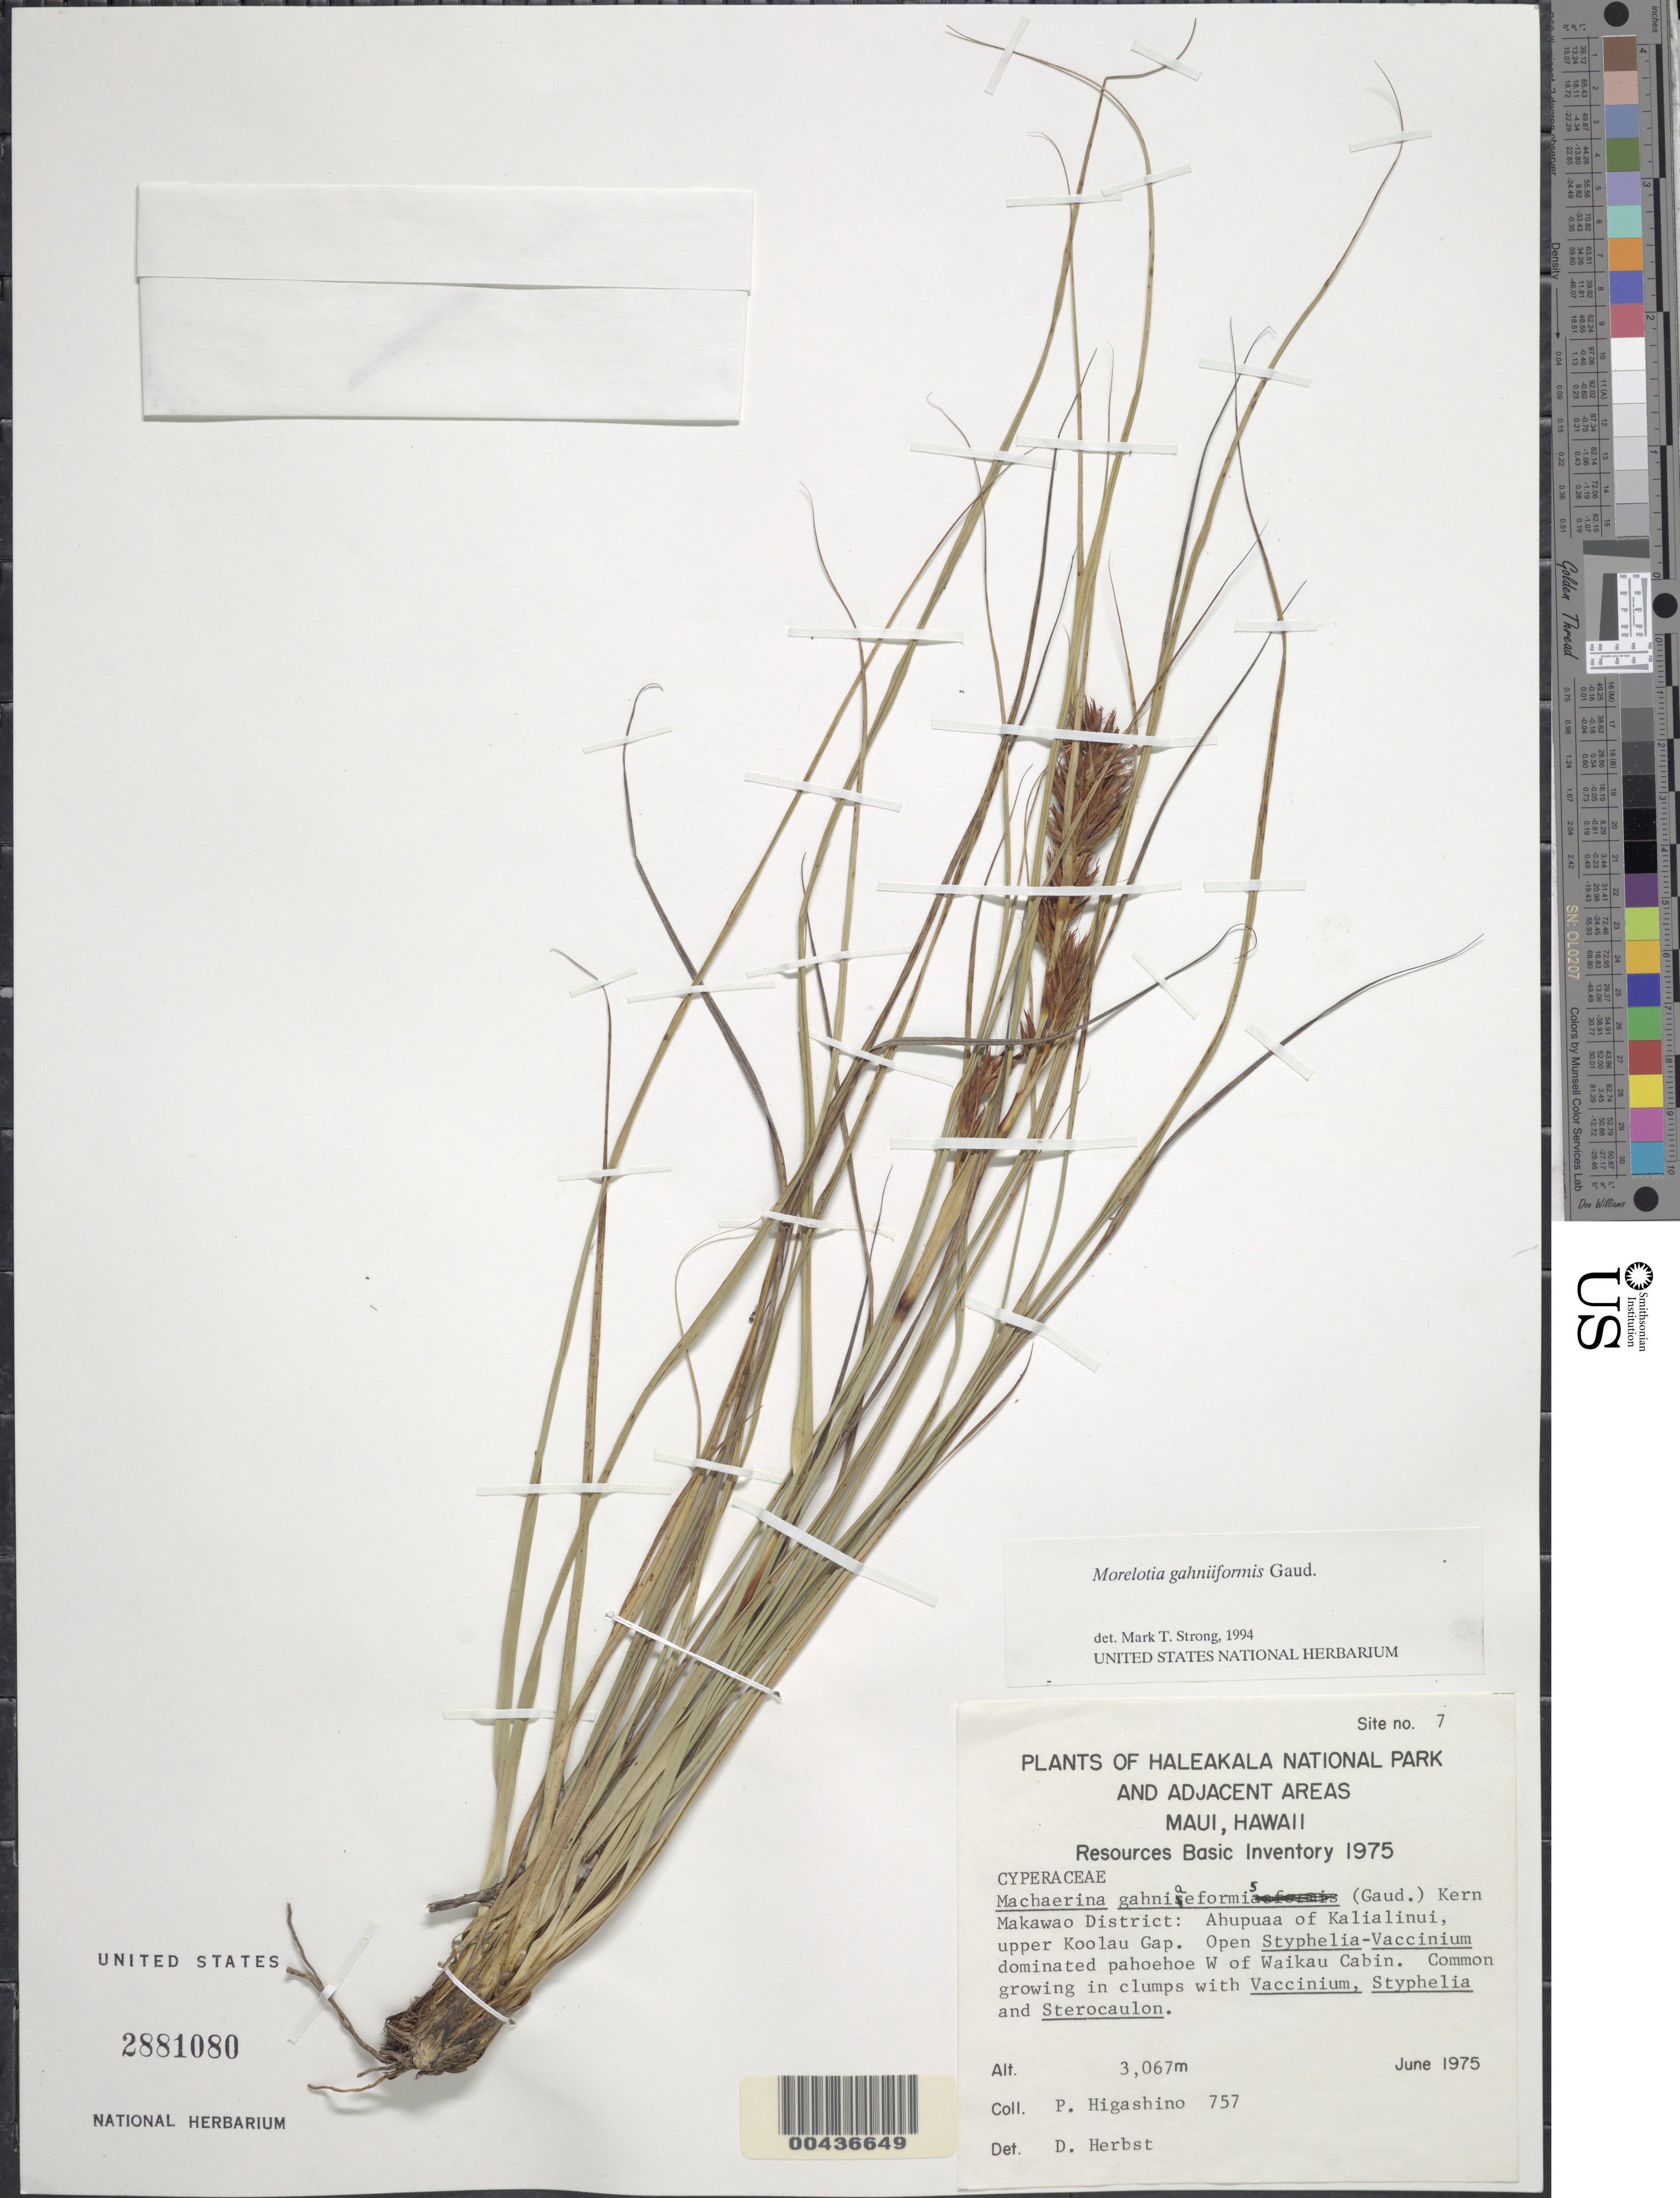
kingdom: Plantae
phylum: Tracheophyta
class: Liliopsida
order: Poales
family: Cyperaceae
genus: Morelotia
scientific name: Morelotia gahniiformis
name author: Gaudich.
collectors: P. Higashino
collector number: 757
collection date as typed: Jun 1975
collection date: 1975-06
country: United States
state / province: Hawaii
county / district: Maui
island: Maui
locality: Haleakala National Park and adjacent areas; Makawao District: Ahupuaa of Kalialinui, upper Koolau Gap, W of Waikau Cabin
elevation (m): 3067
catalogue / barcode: US 2881080